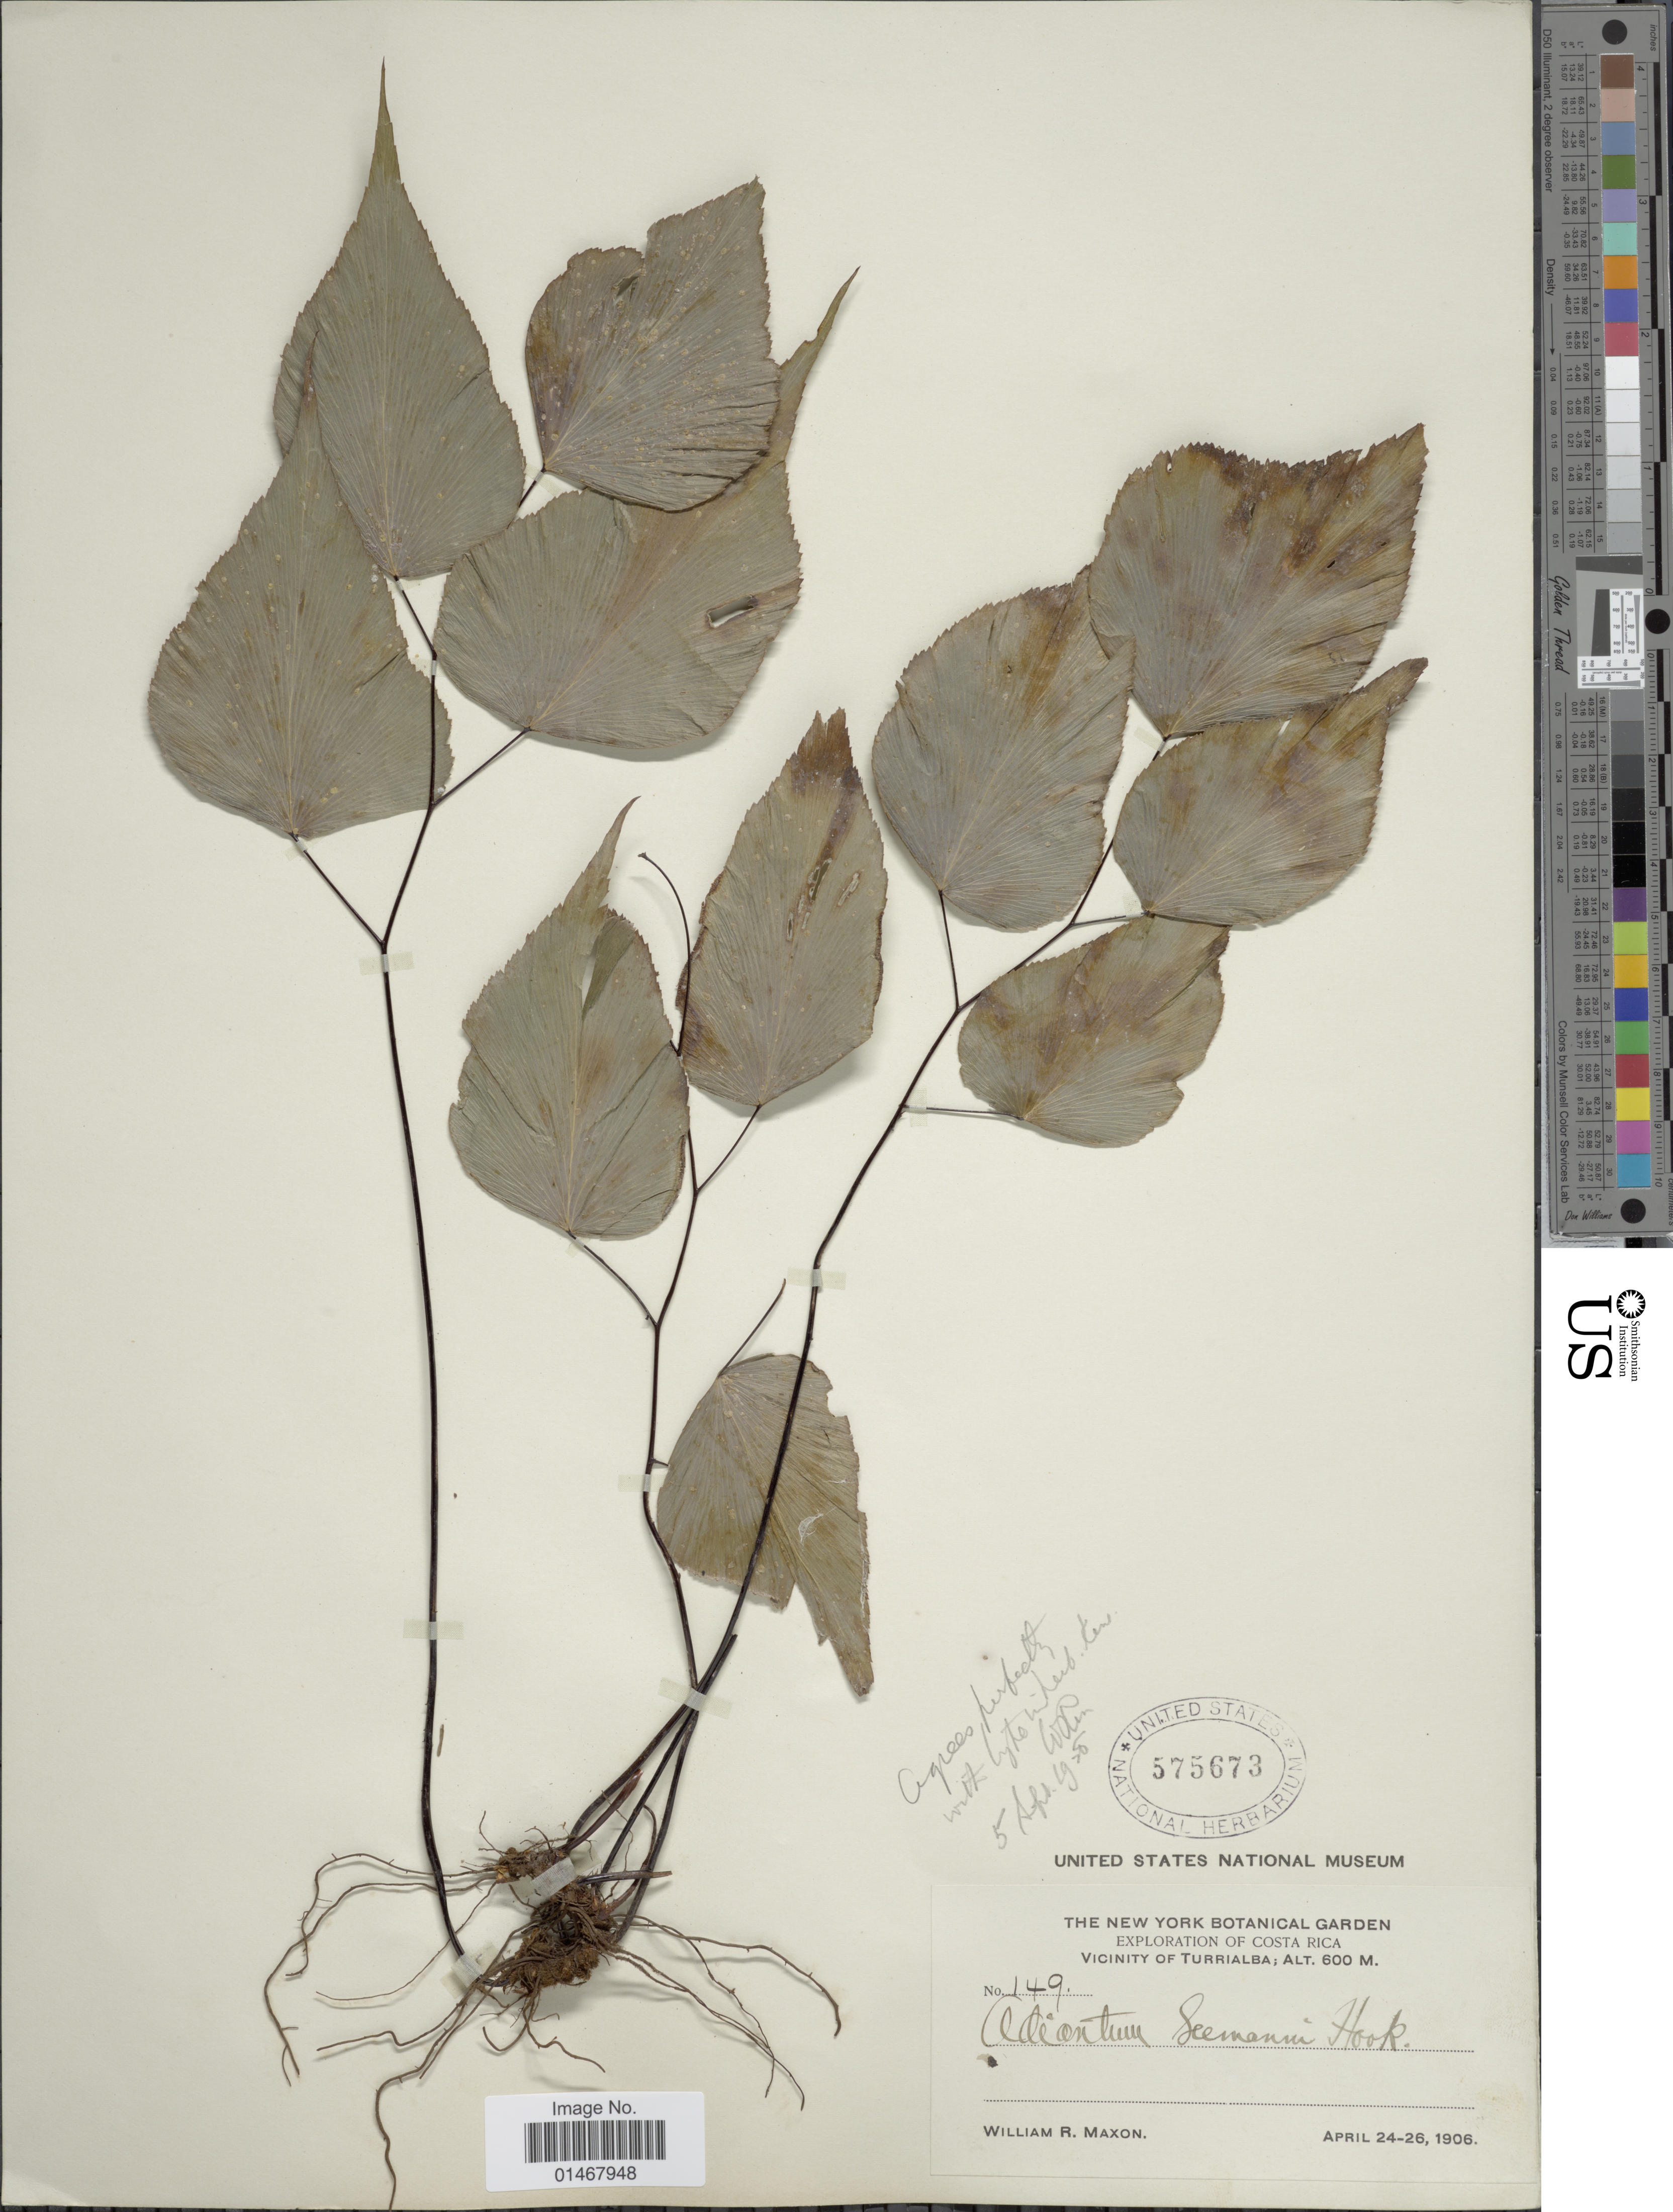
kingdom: Plantae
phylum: Tracheophyta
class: Polypodiopsida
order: Polypodiales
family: Pteridaceae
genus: Adiantum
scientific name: Adiantum seemannii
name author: Hook.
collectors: W. R. Maxon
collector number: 149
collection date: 1906-04-24/1906-04-26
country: Costa Rica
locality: Vicinity of Turrialba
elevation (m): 600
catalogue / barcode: US 575673